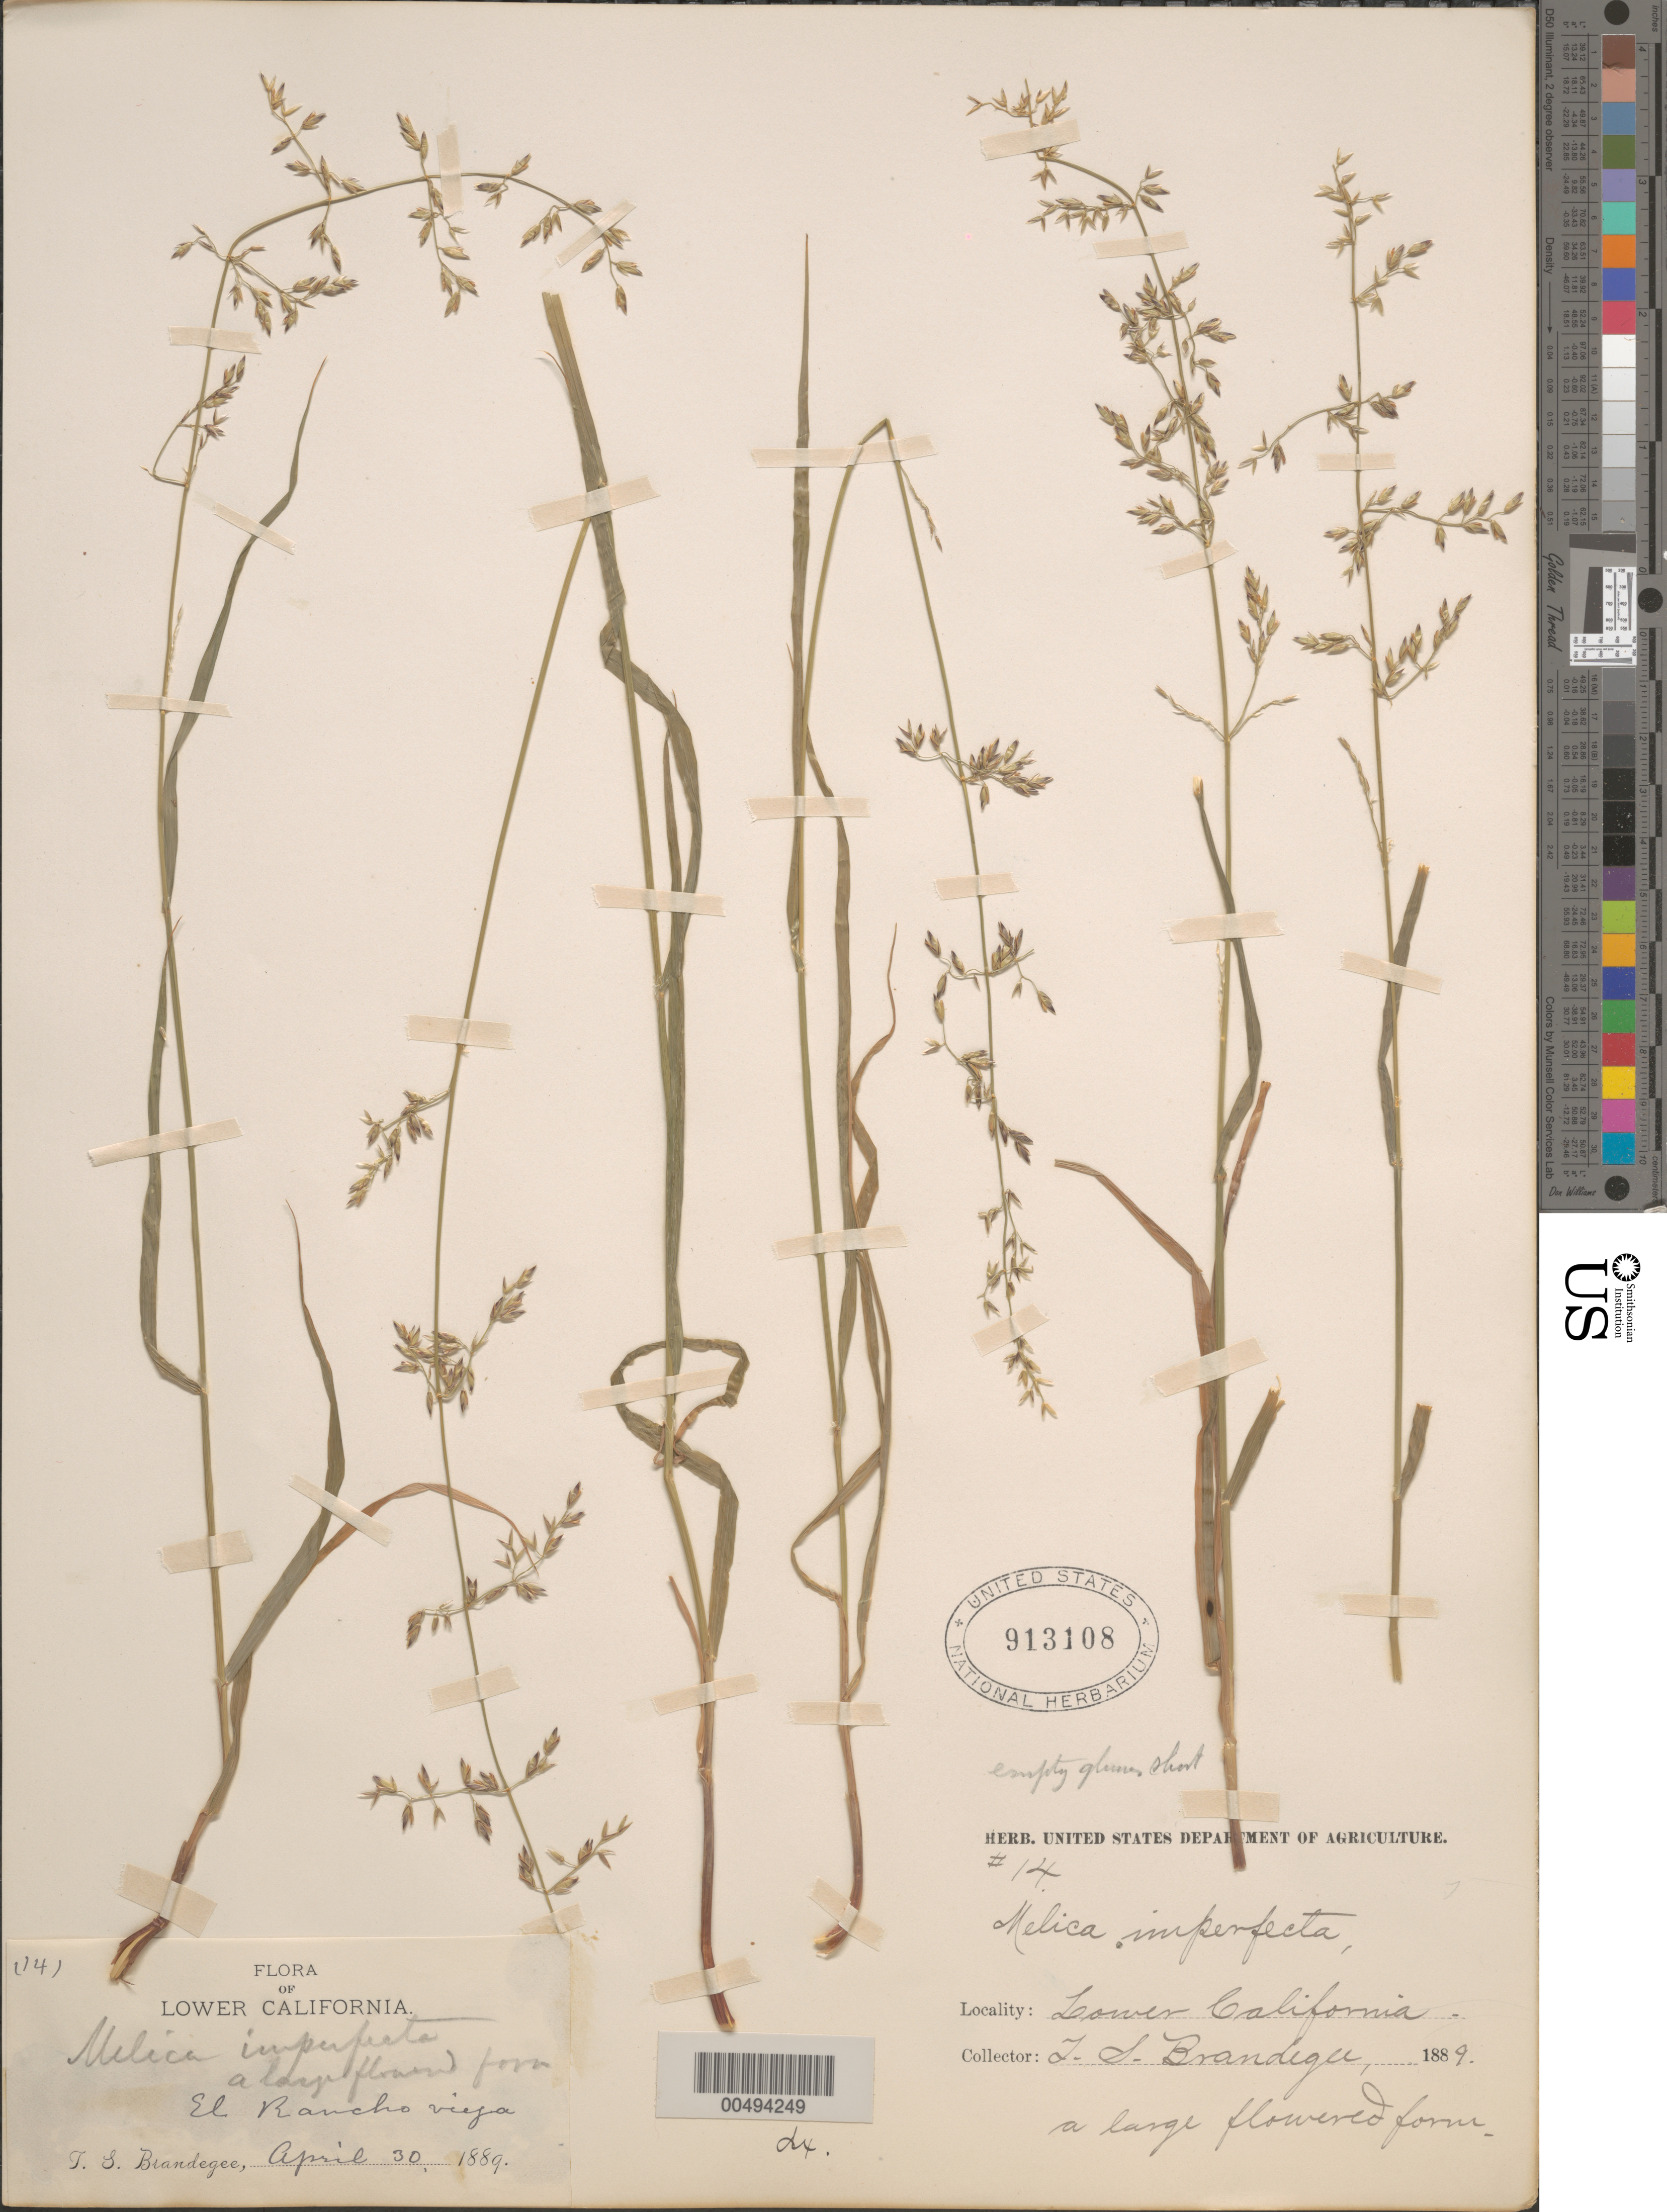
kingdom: Plantae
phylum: Tracheophyta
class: Liliopsida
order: Poales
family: Poaceae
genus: Melica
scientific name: Melica imperfecta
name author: Trin.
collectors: T. S. Brandegee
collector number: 14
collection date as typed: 30 Apr 1889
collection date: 1889-04-30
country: Mexico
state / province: Baja California Norte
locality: El Rancho Viejo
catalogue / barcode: US 913108